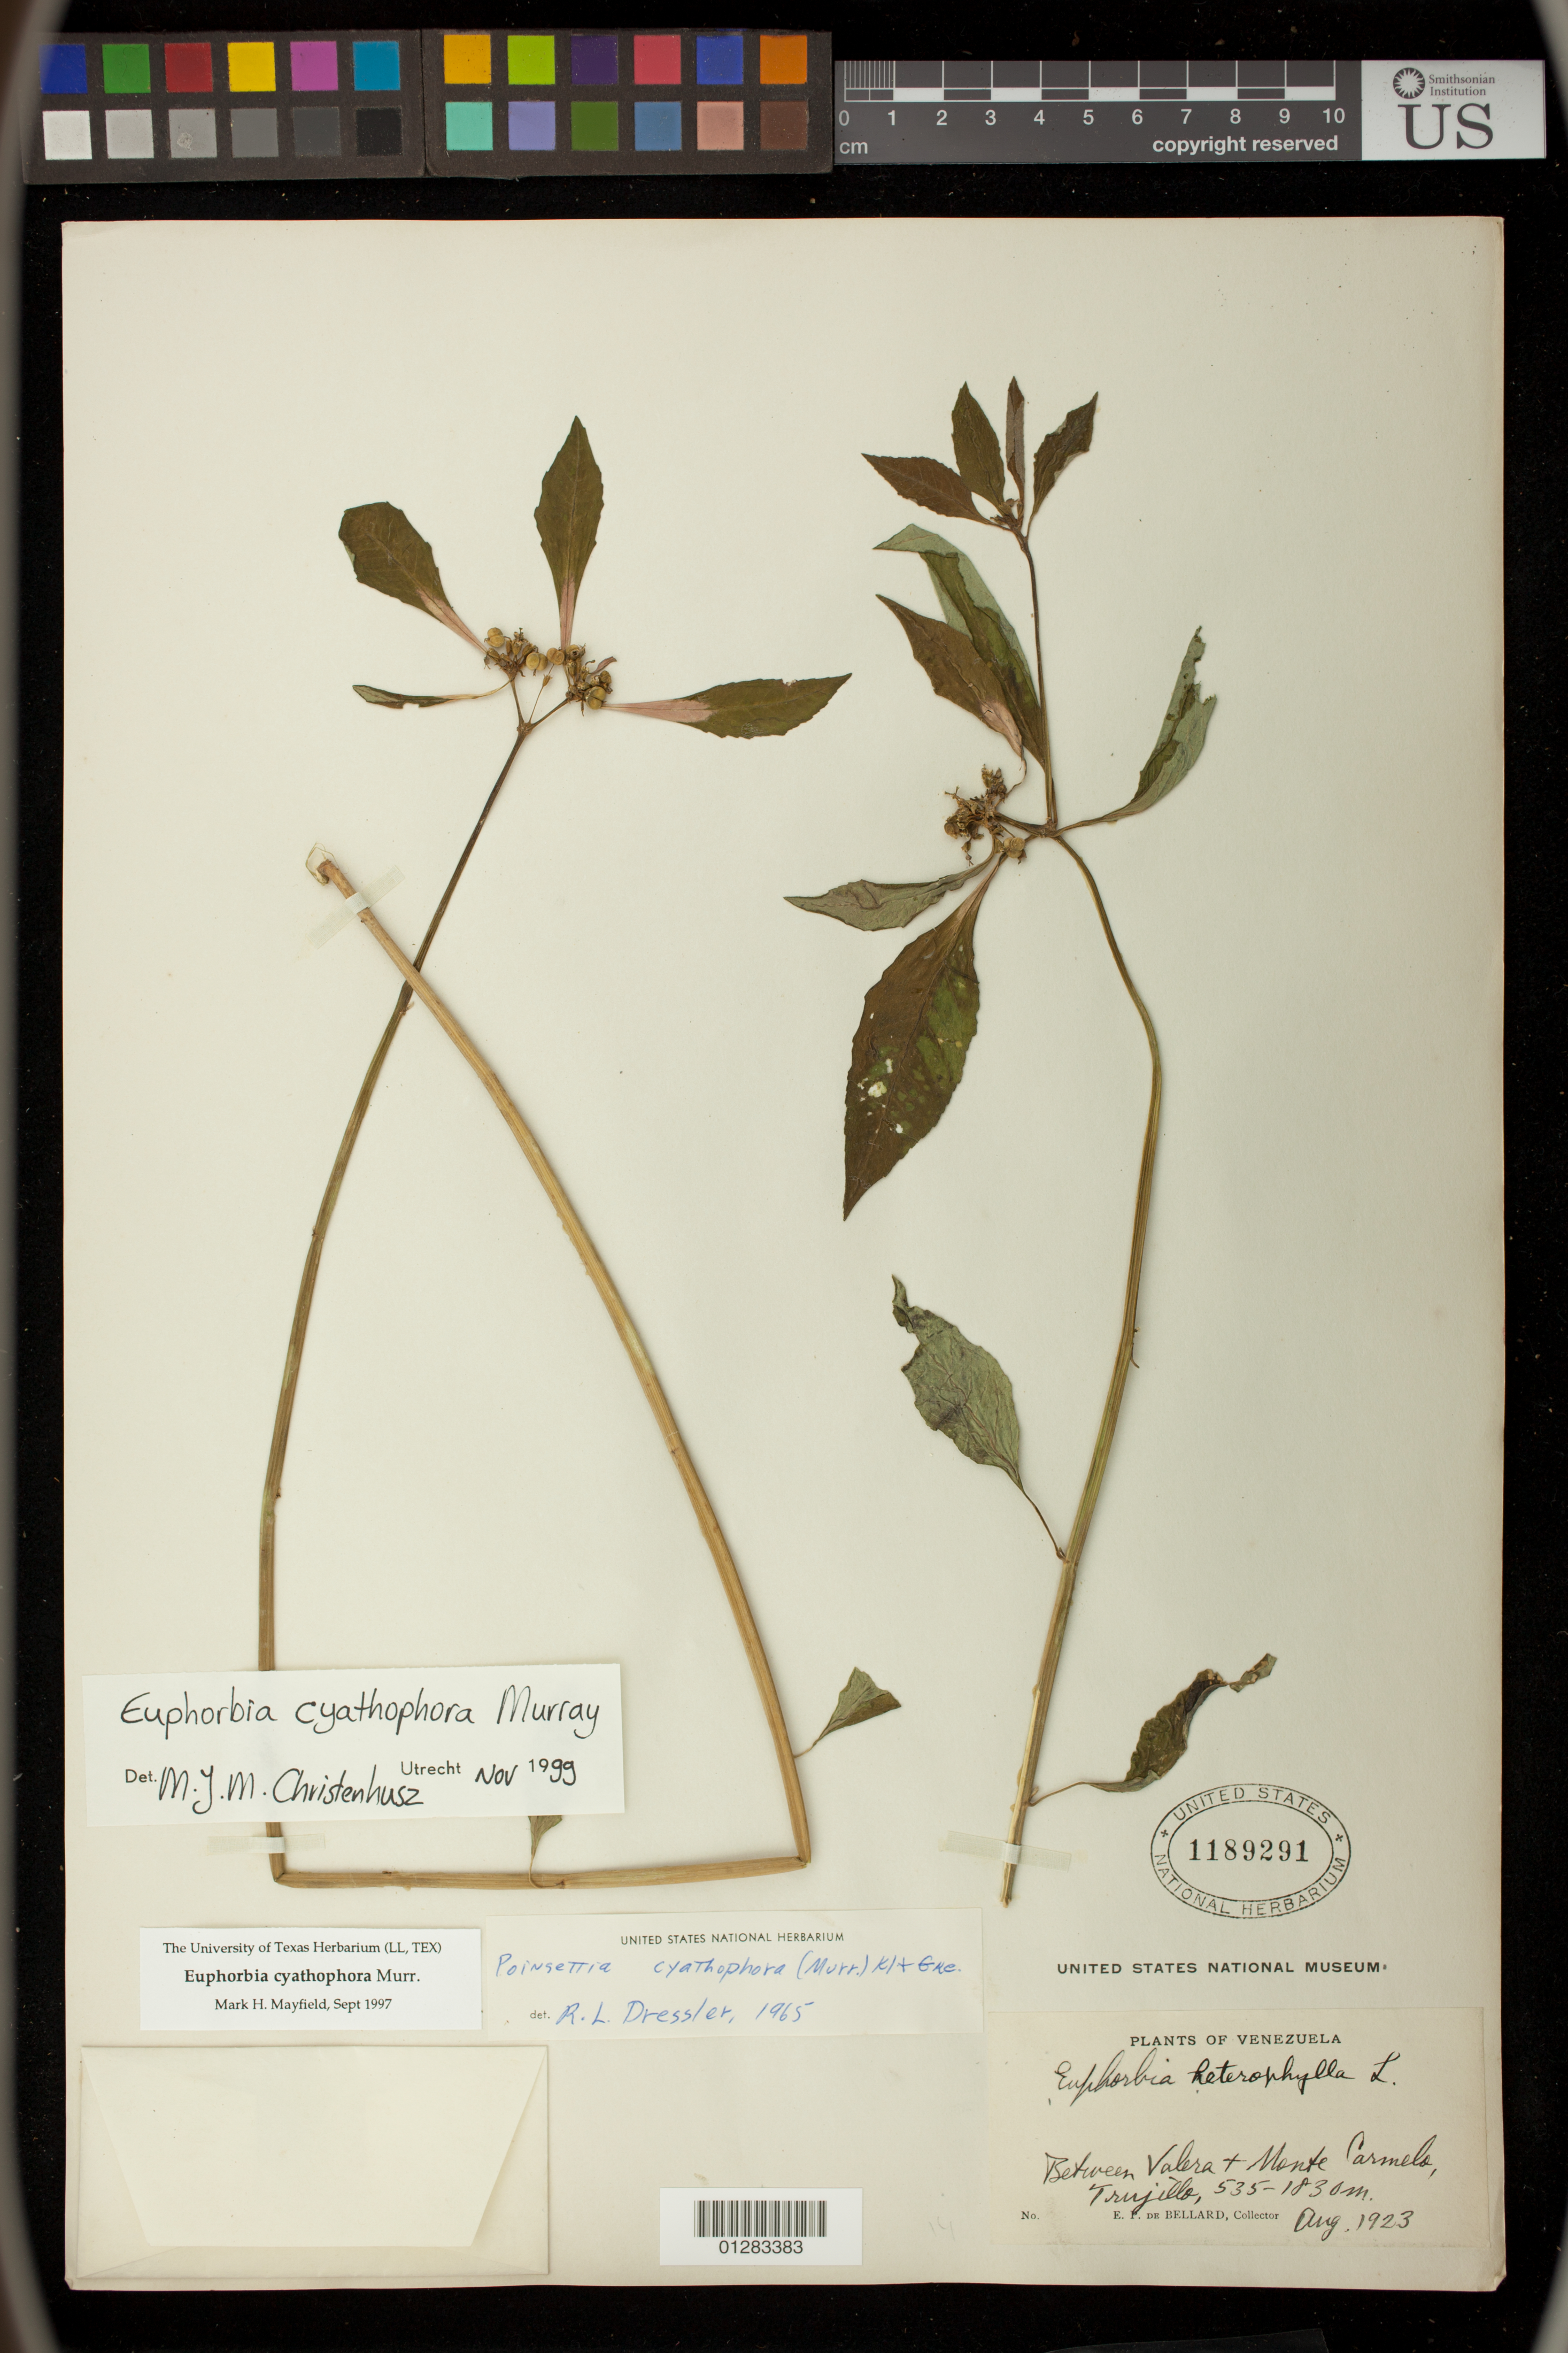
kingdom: Plantae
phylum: Tracheophyta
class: Magnoliopsida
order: Malpighiales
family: Euphorbiaceae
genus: Euphorbia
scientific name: Euphorbia heterophylla var. cyathophora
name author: (Murr.) Griseb.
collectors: E. de Bellard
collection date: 1923-08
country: Venezuela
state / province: Trujillo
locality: Between Valera & Monte Carmelo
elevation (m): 535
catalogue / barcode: US 1189291